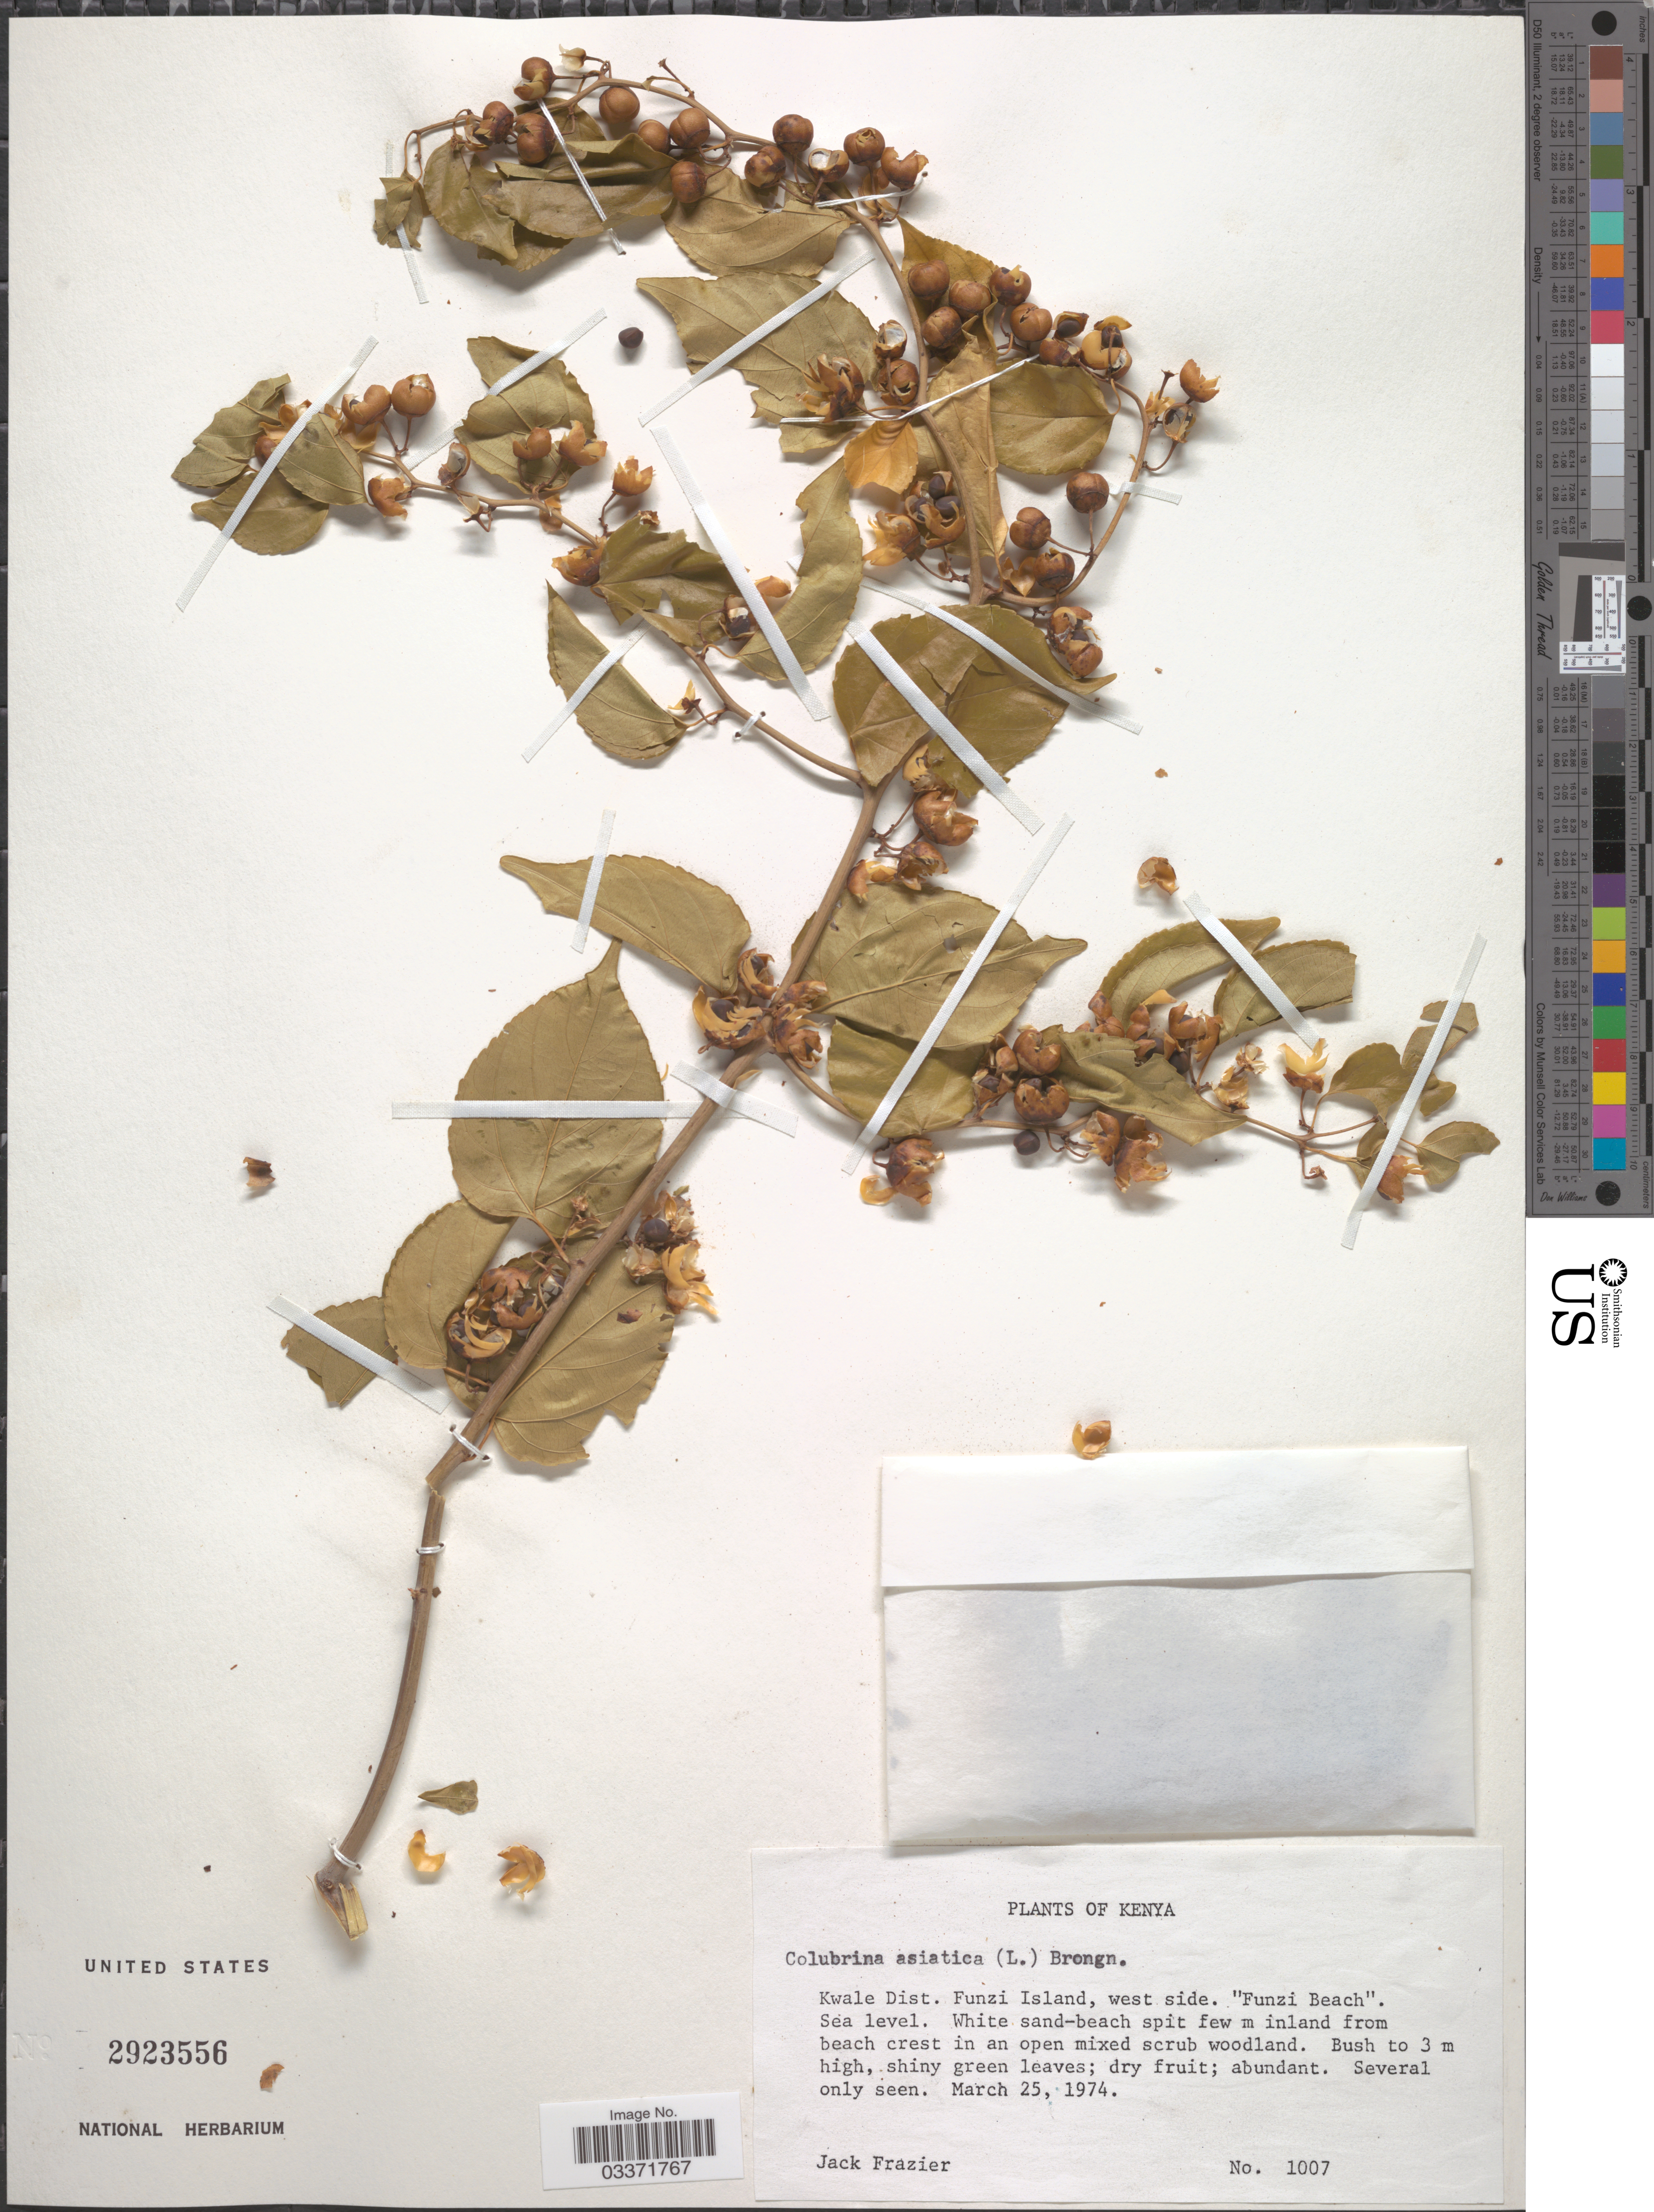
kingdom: Plantae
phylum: Tracheophyta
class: Magnoliopsida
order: Rosales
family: Rhamnaceae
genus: Colubrina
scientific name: Colubrina asiatica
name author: (L.) Brongn.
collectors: J. Frazier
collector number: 1007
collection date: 1974-03-25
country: Kenya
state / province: Kwale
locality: Kwale Dist. Funzi Island, west side. "Funzi Beach".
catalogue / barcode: US 2923556